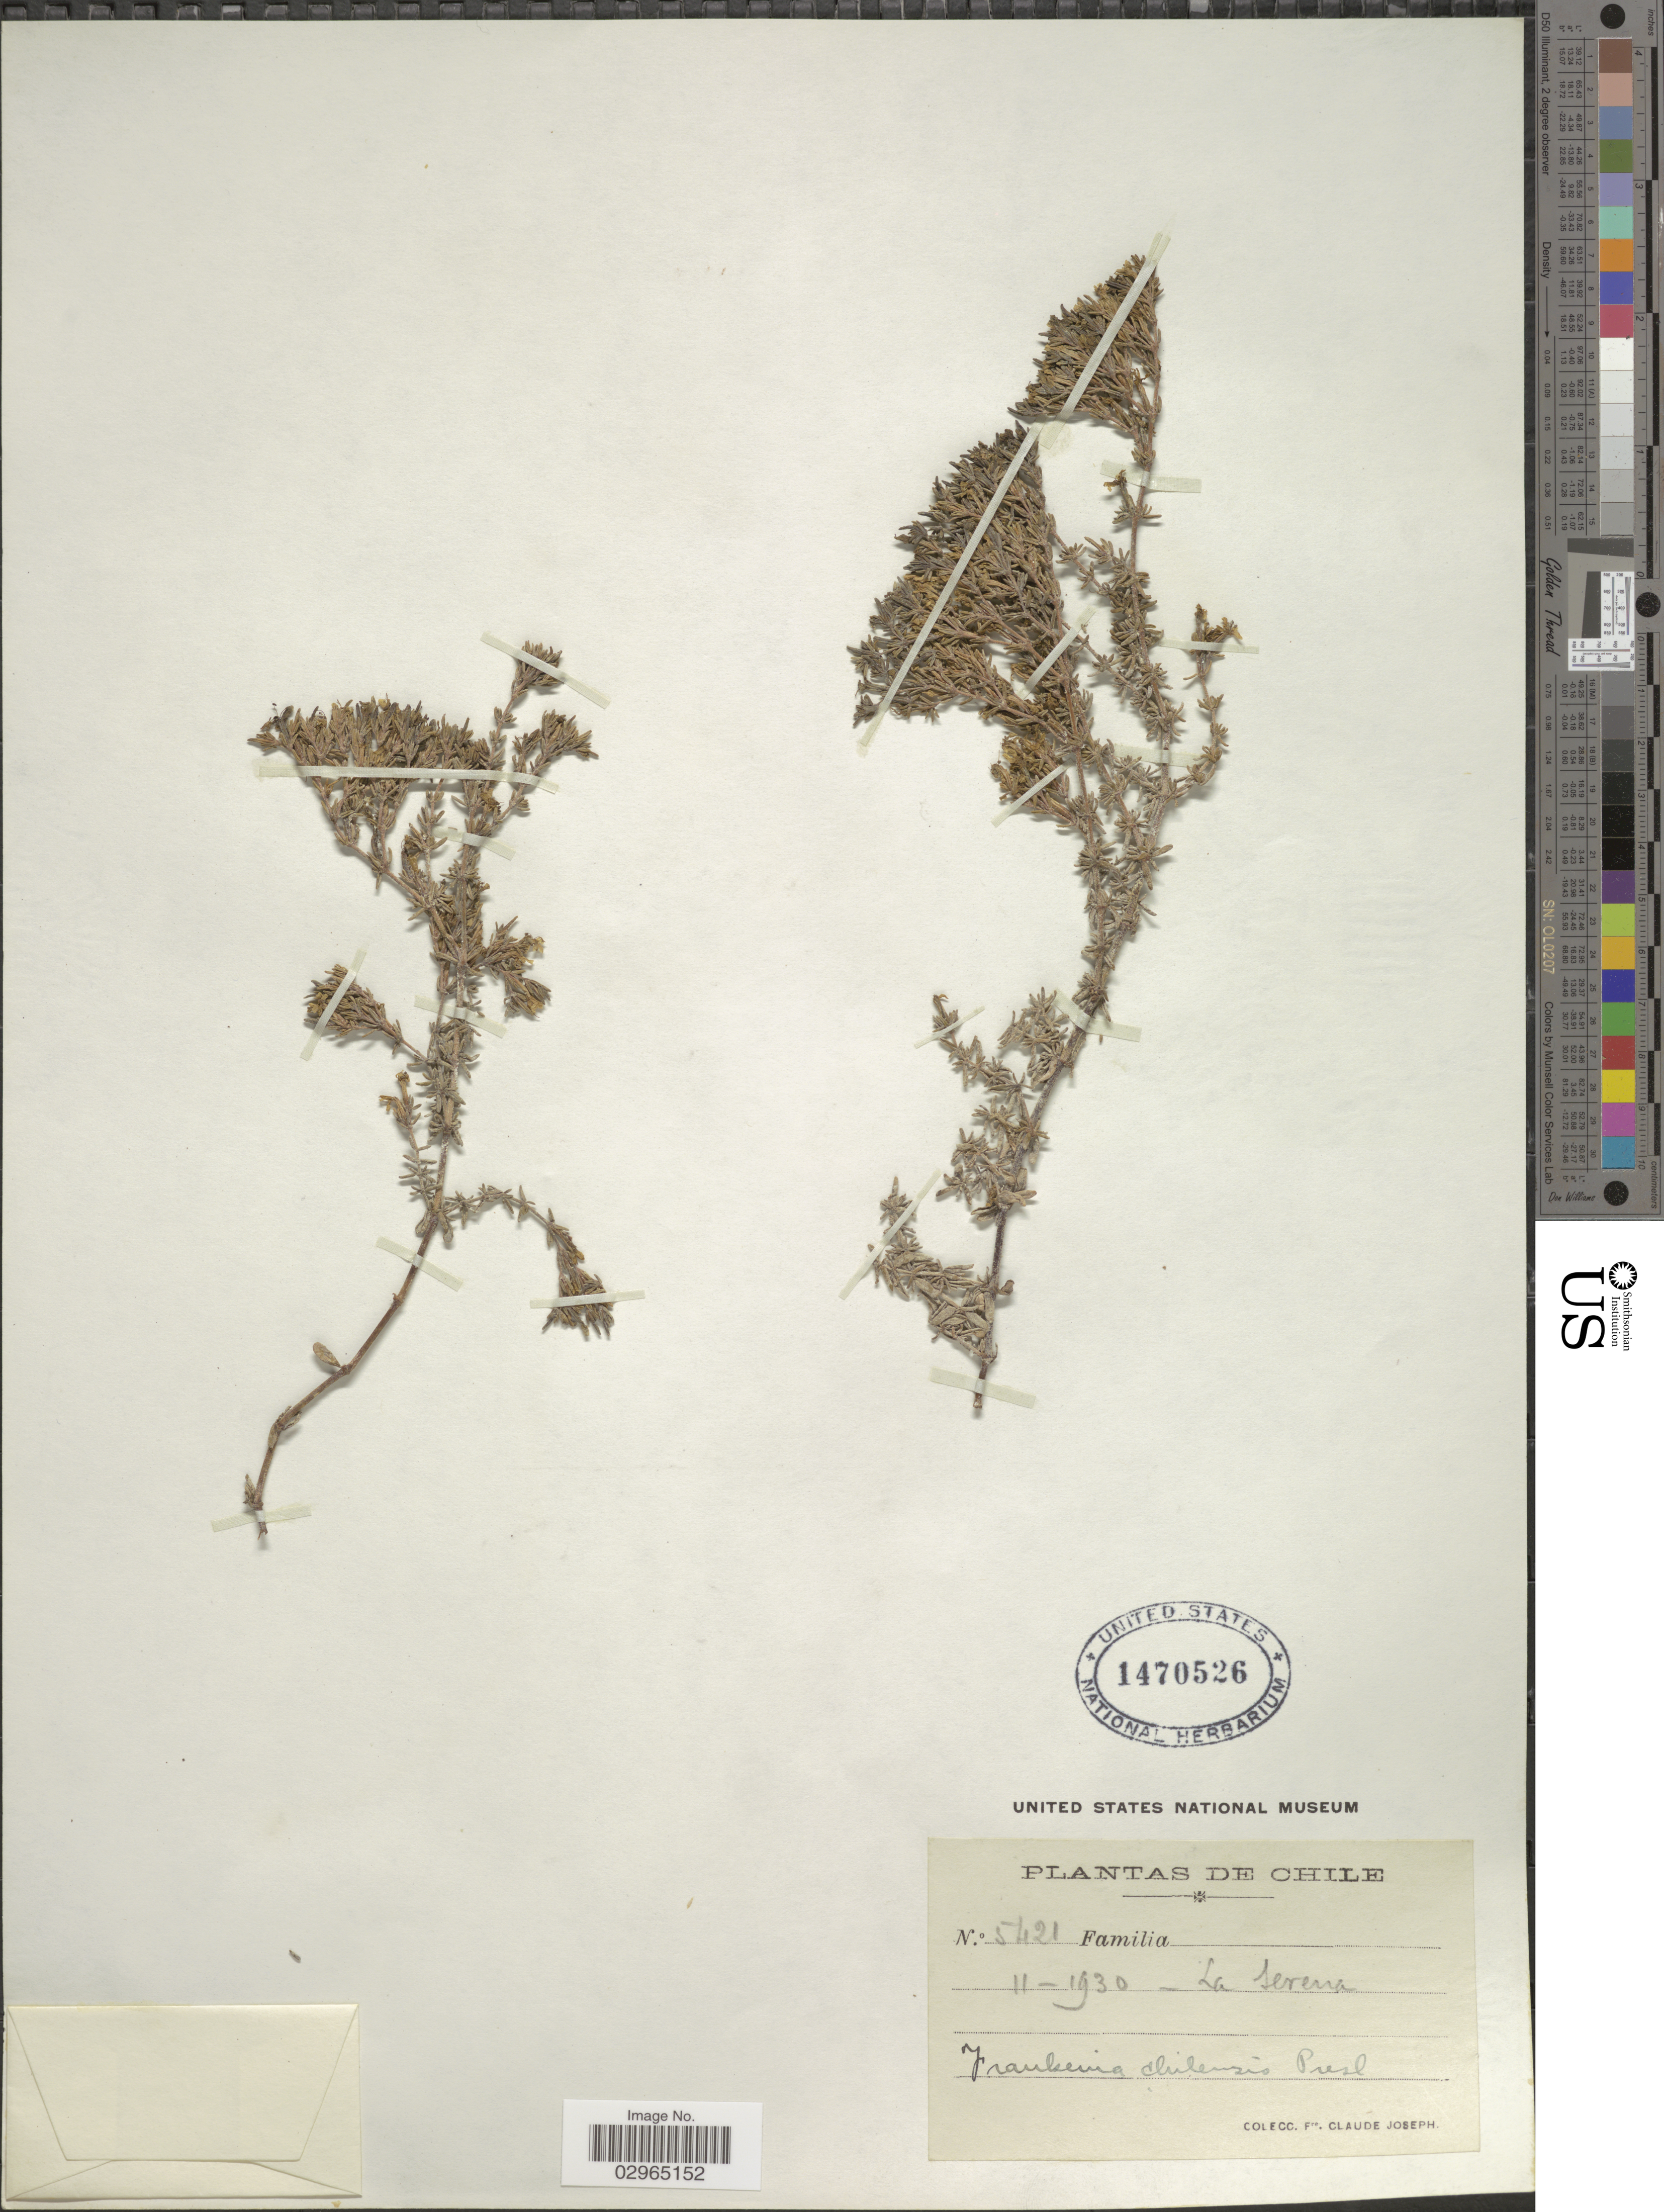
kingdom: Plantae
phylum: Tracheophyta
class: Magnoliopsida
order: Caryophyllales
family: Frankeniaceae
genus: Frankenia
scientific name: Frankenia chilensis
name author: C. Presl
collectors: Frere Claude Joseph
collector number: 5421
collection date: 1930-11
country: Chile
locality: La Serena.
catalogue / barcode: US 1470526